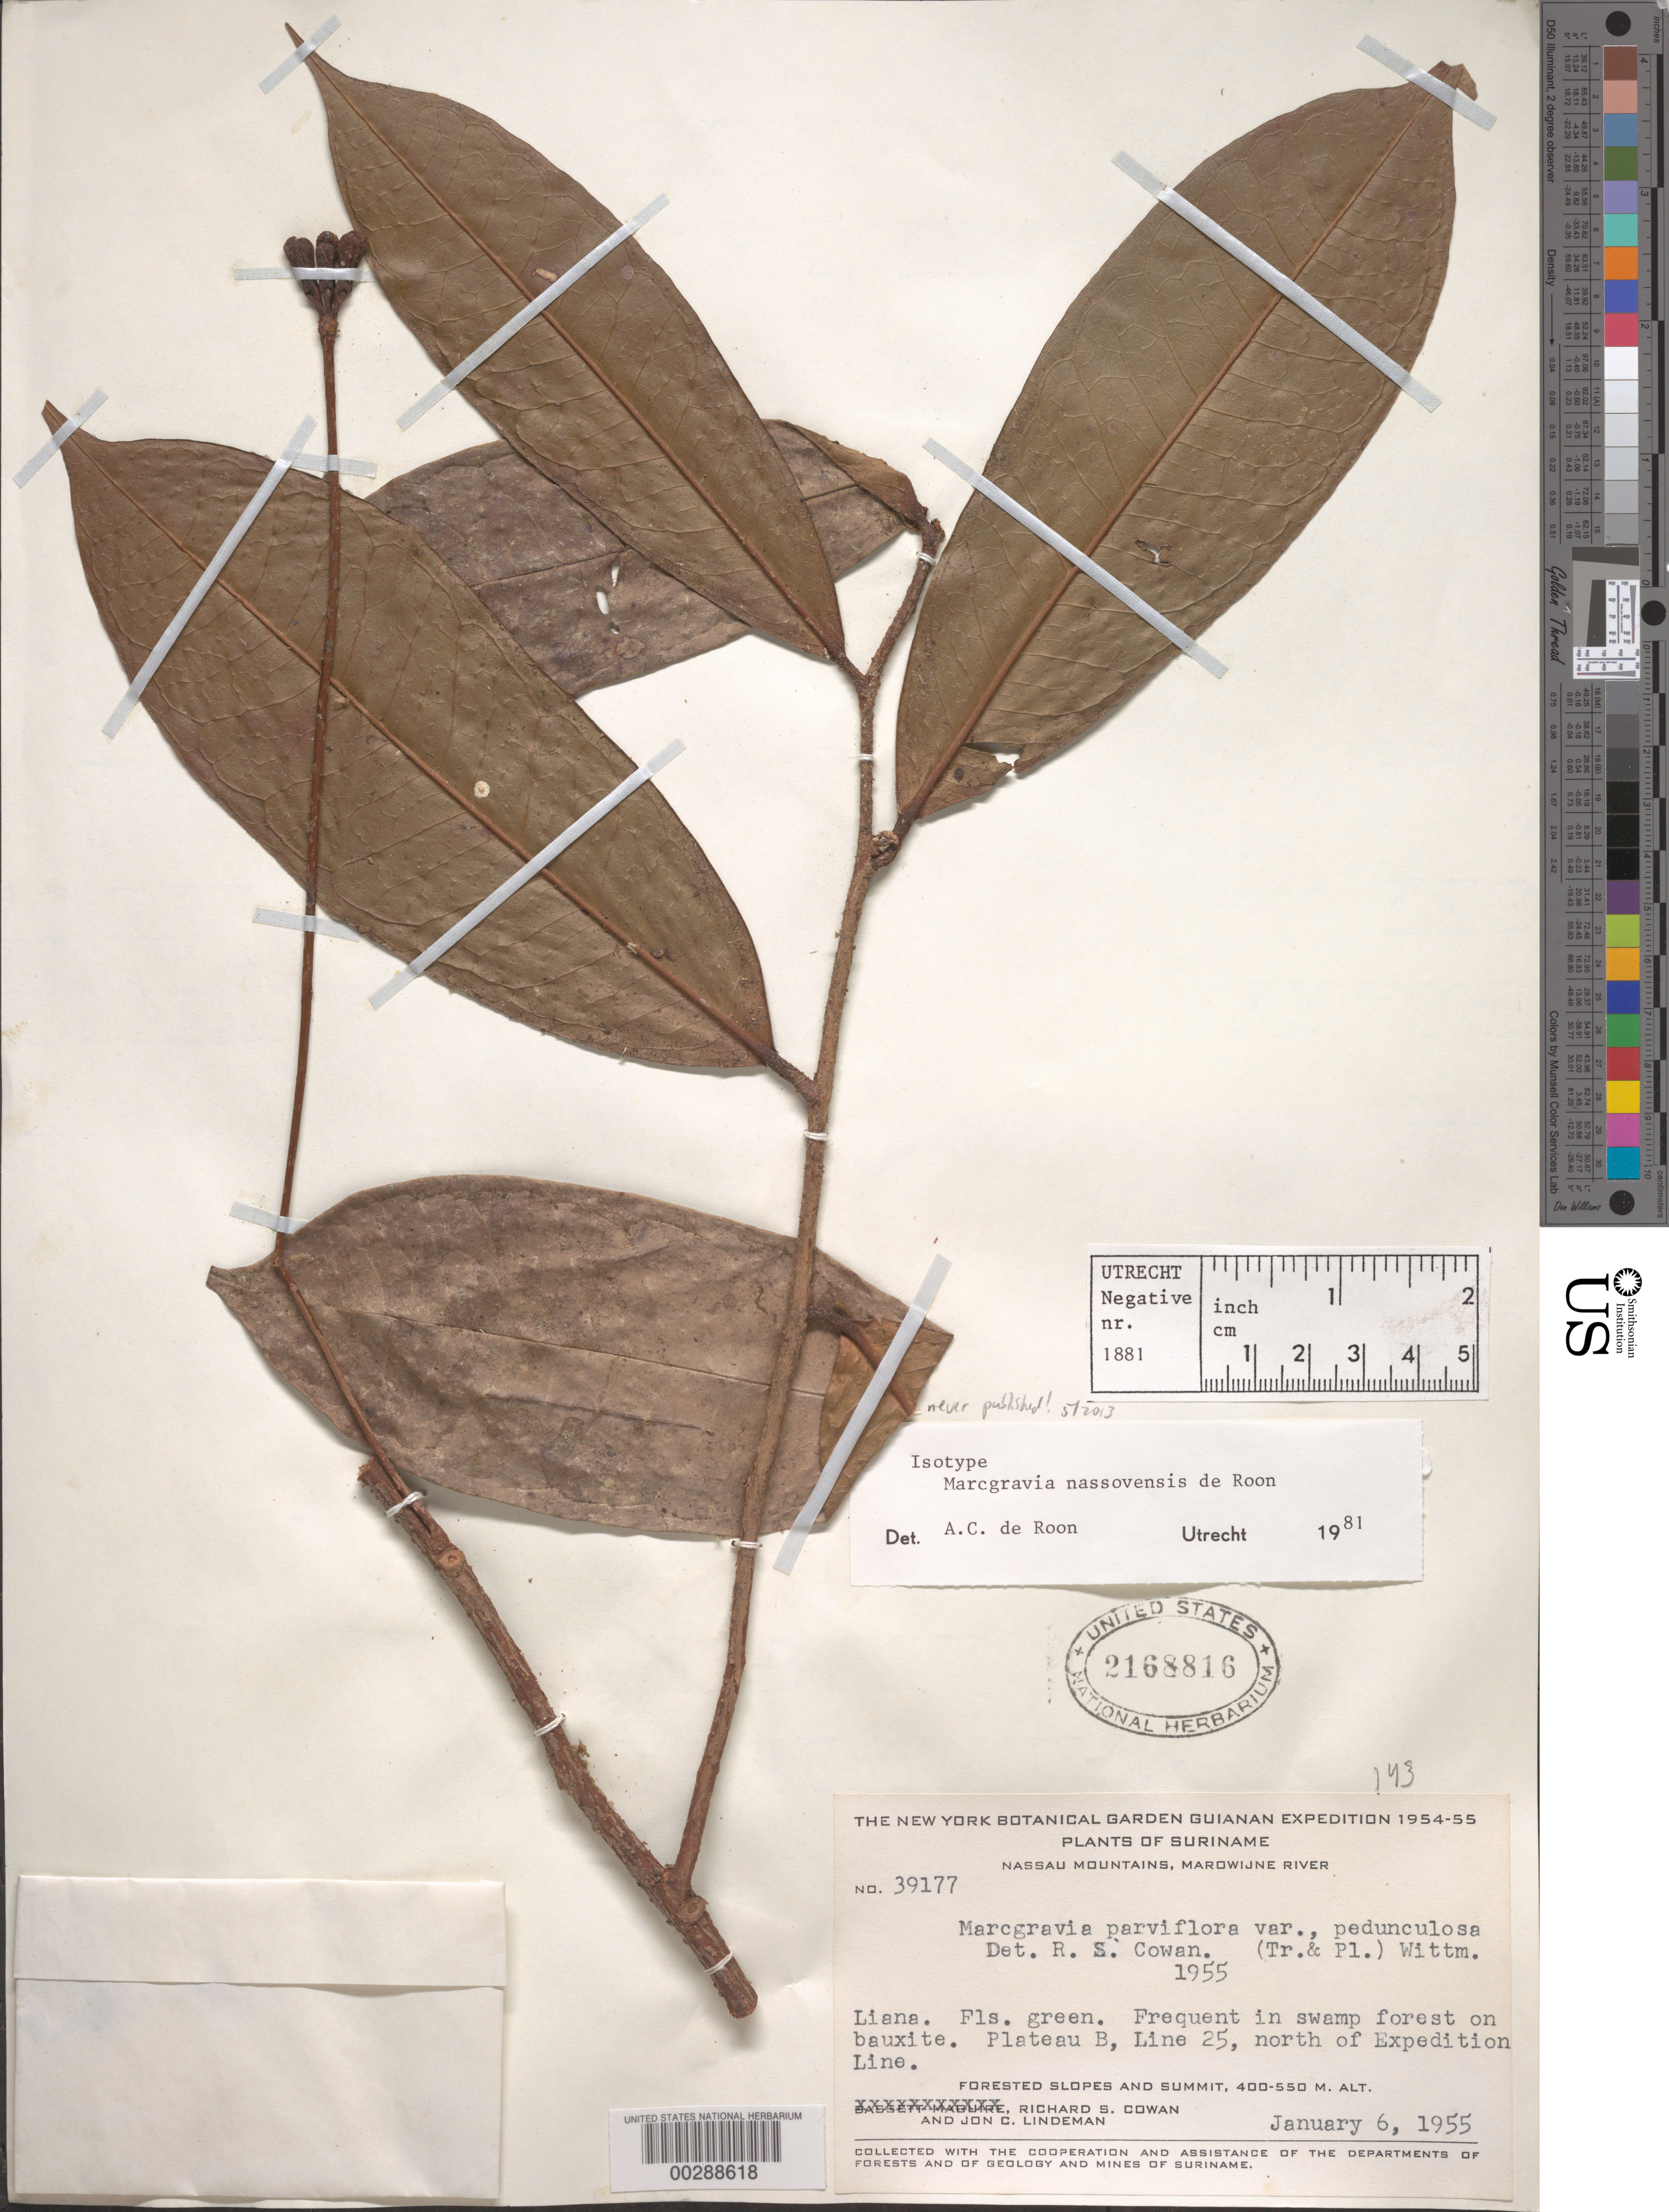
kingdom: Plantae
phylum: Tracheophyta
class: Magnoliopsida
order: Ericales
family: Marcgraviaceae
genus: Marcgravia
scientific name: Marcgravia sp.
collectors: R. S. Cowan & J. C. Lindeman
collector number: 39177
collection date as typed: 06 Jan 1955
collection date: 1955-01-06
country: Suriname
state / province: Marowijne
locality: Nassau Mountains, Marowijne River, plateau b, line 25, N of expedition line.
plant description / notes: Specimen annotated by A.C. de Roon (1981) as isotype of Marcgravia nassovensis de Roon; name never published (as of May 2013), specimen re-filed in main herbarium.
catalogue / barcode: US 2168816